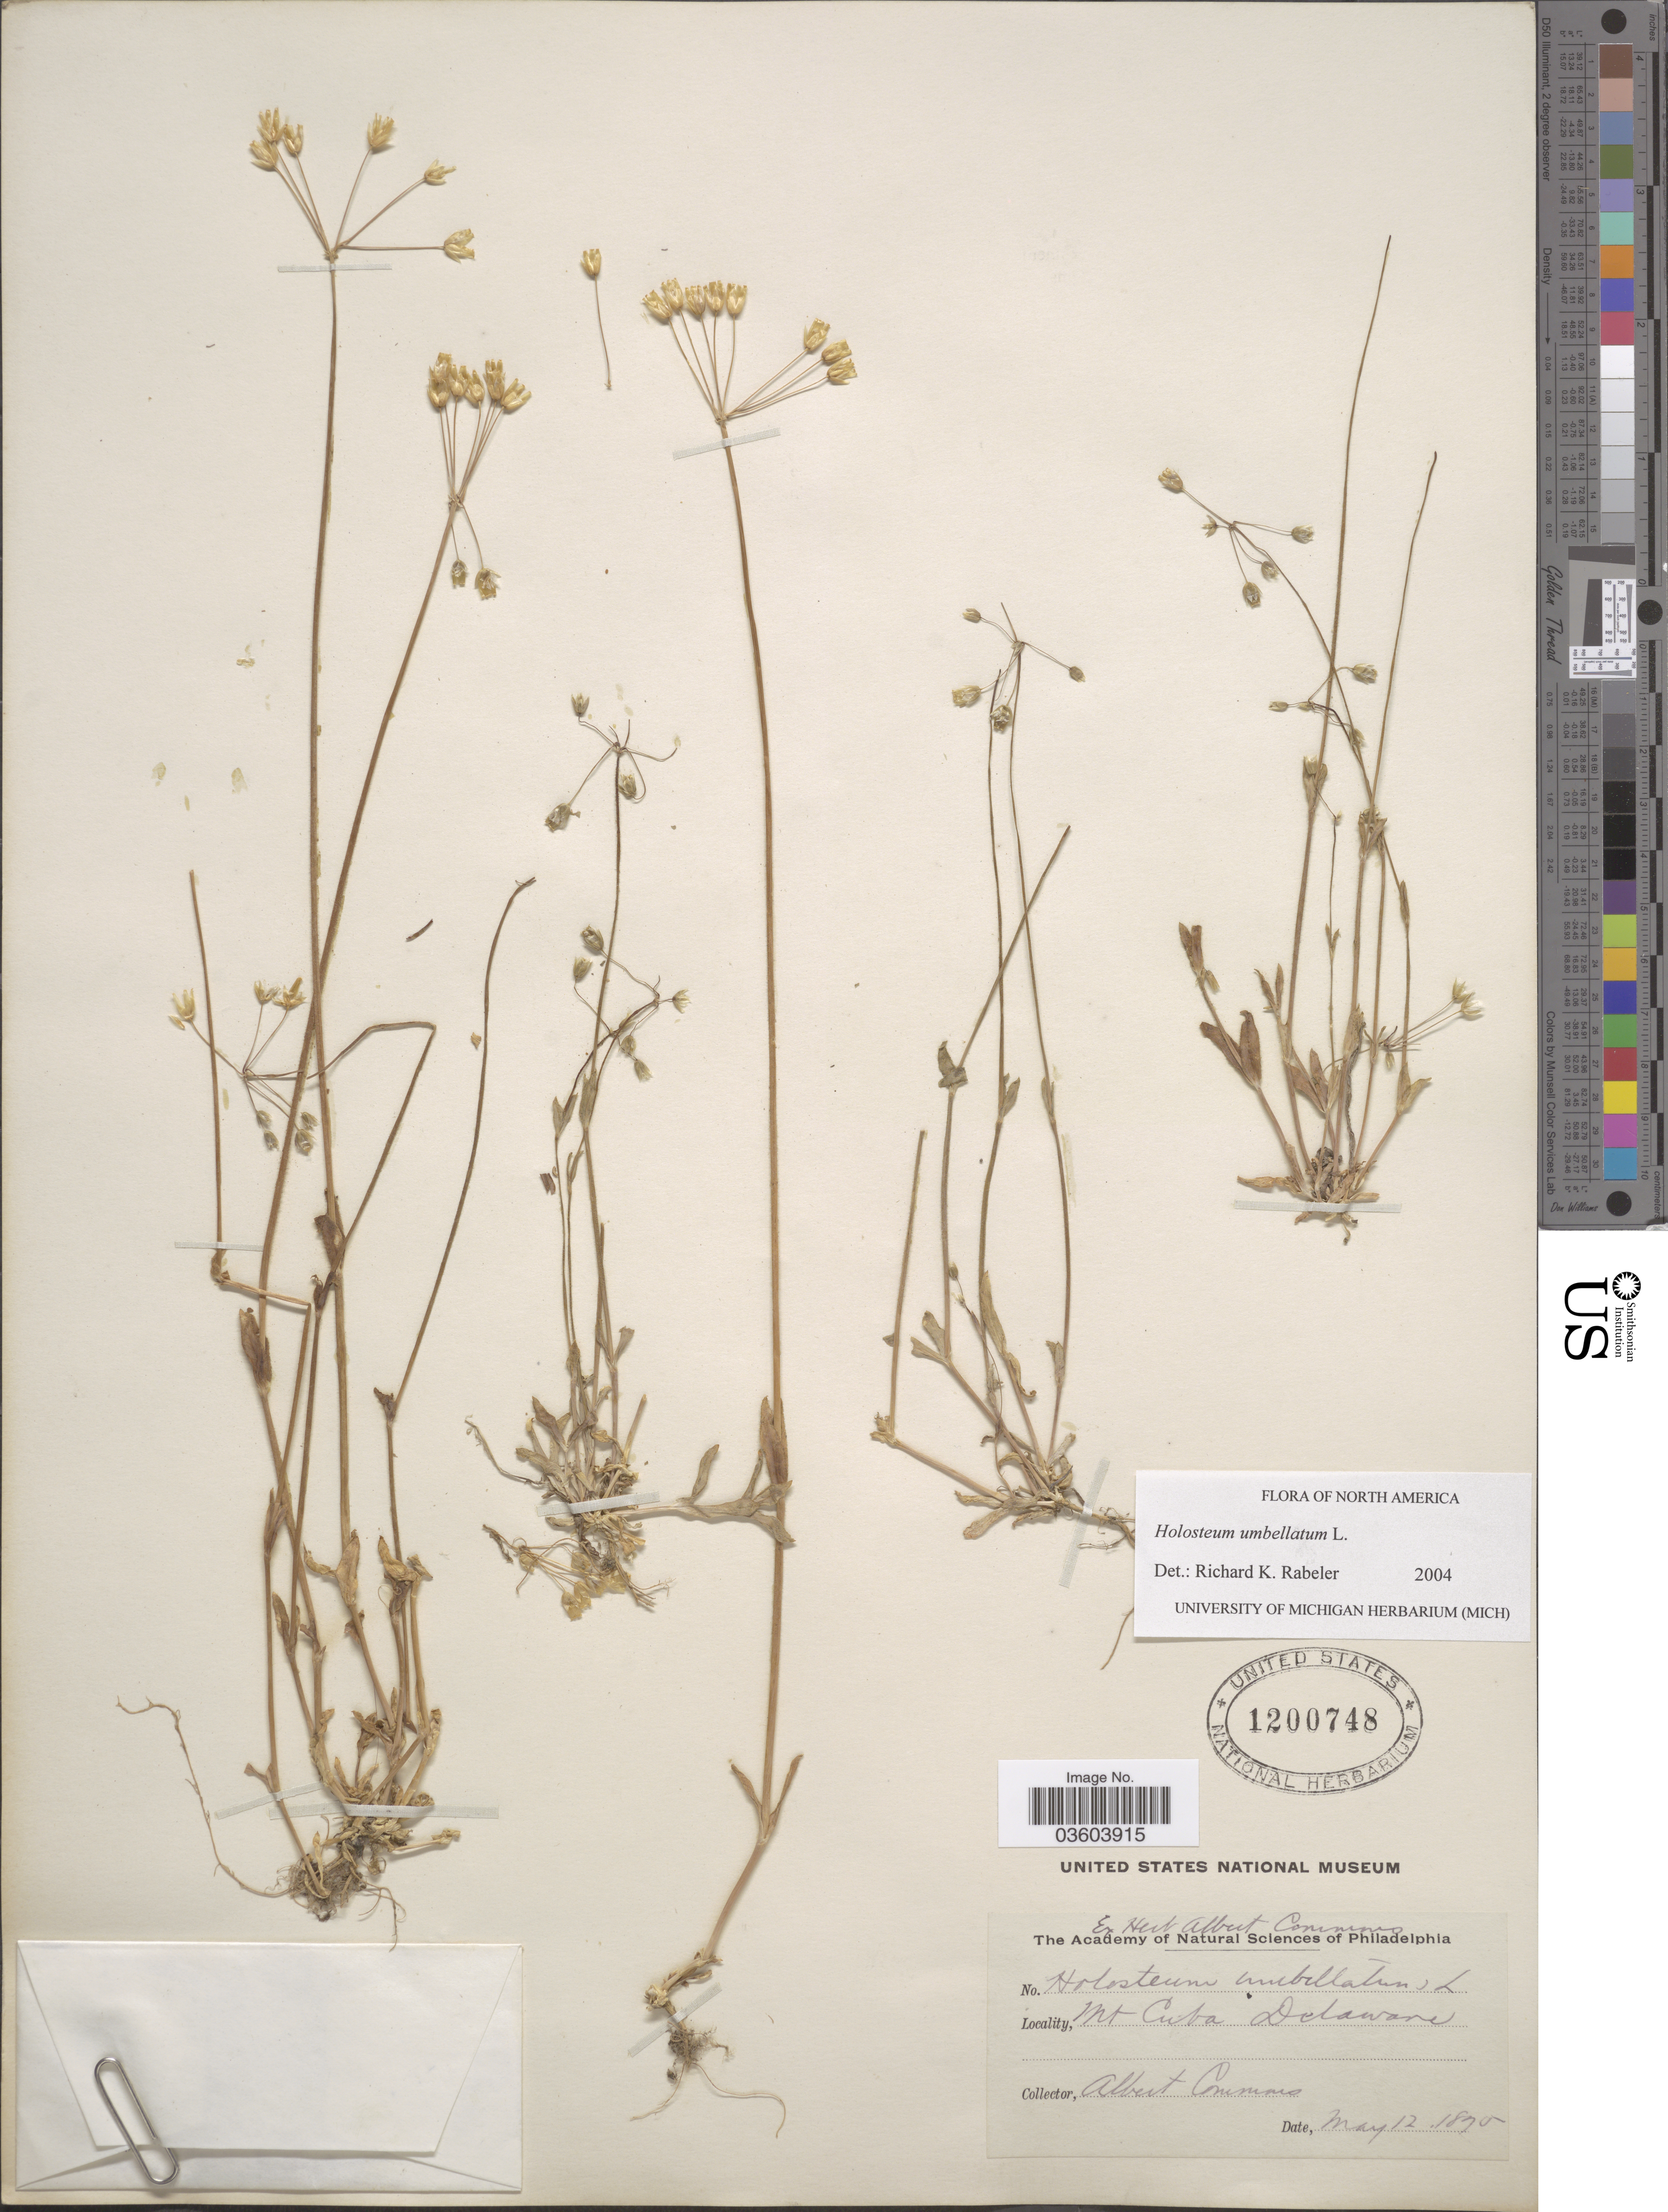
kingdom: Plantae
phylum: Tracheophyta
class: Magnoliopsida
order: Caryophyllales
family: Caryophyllaceae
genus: Holosteum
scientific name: Holosteum umbellatum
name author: L.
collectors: A. Commons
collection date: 1890-05-12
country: United States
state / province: Delaware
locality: Mt. Cuba.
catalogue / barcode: US 1200748